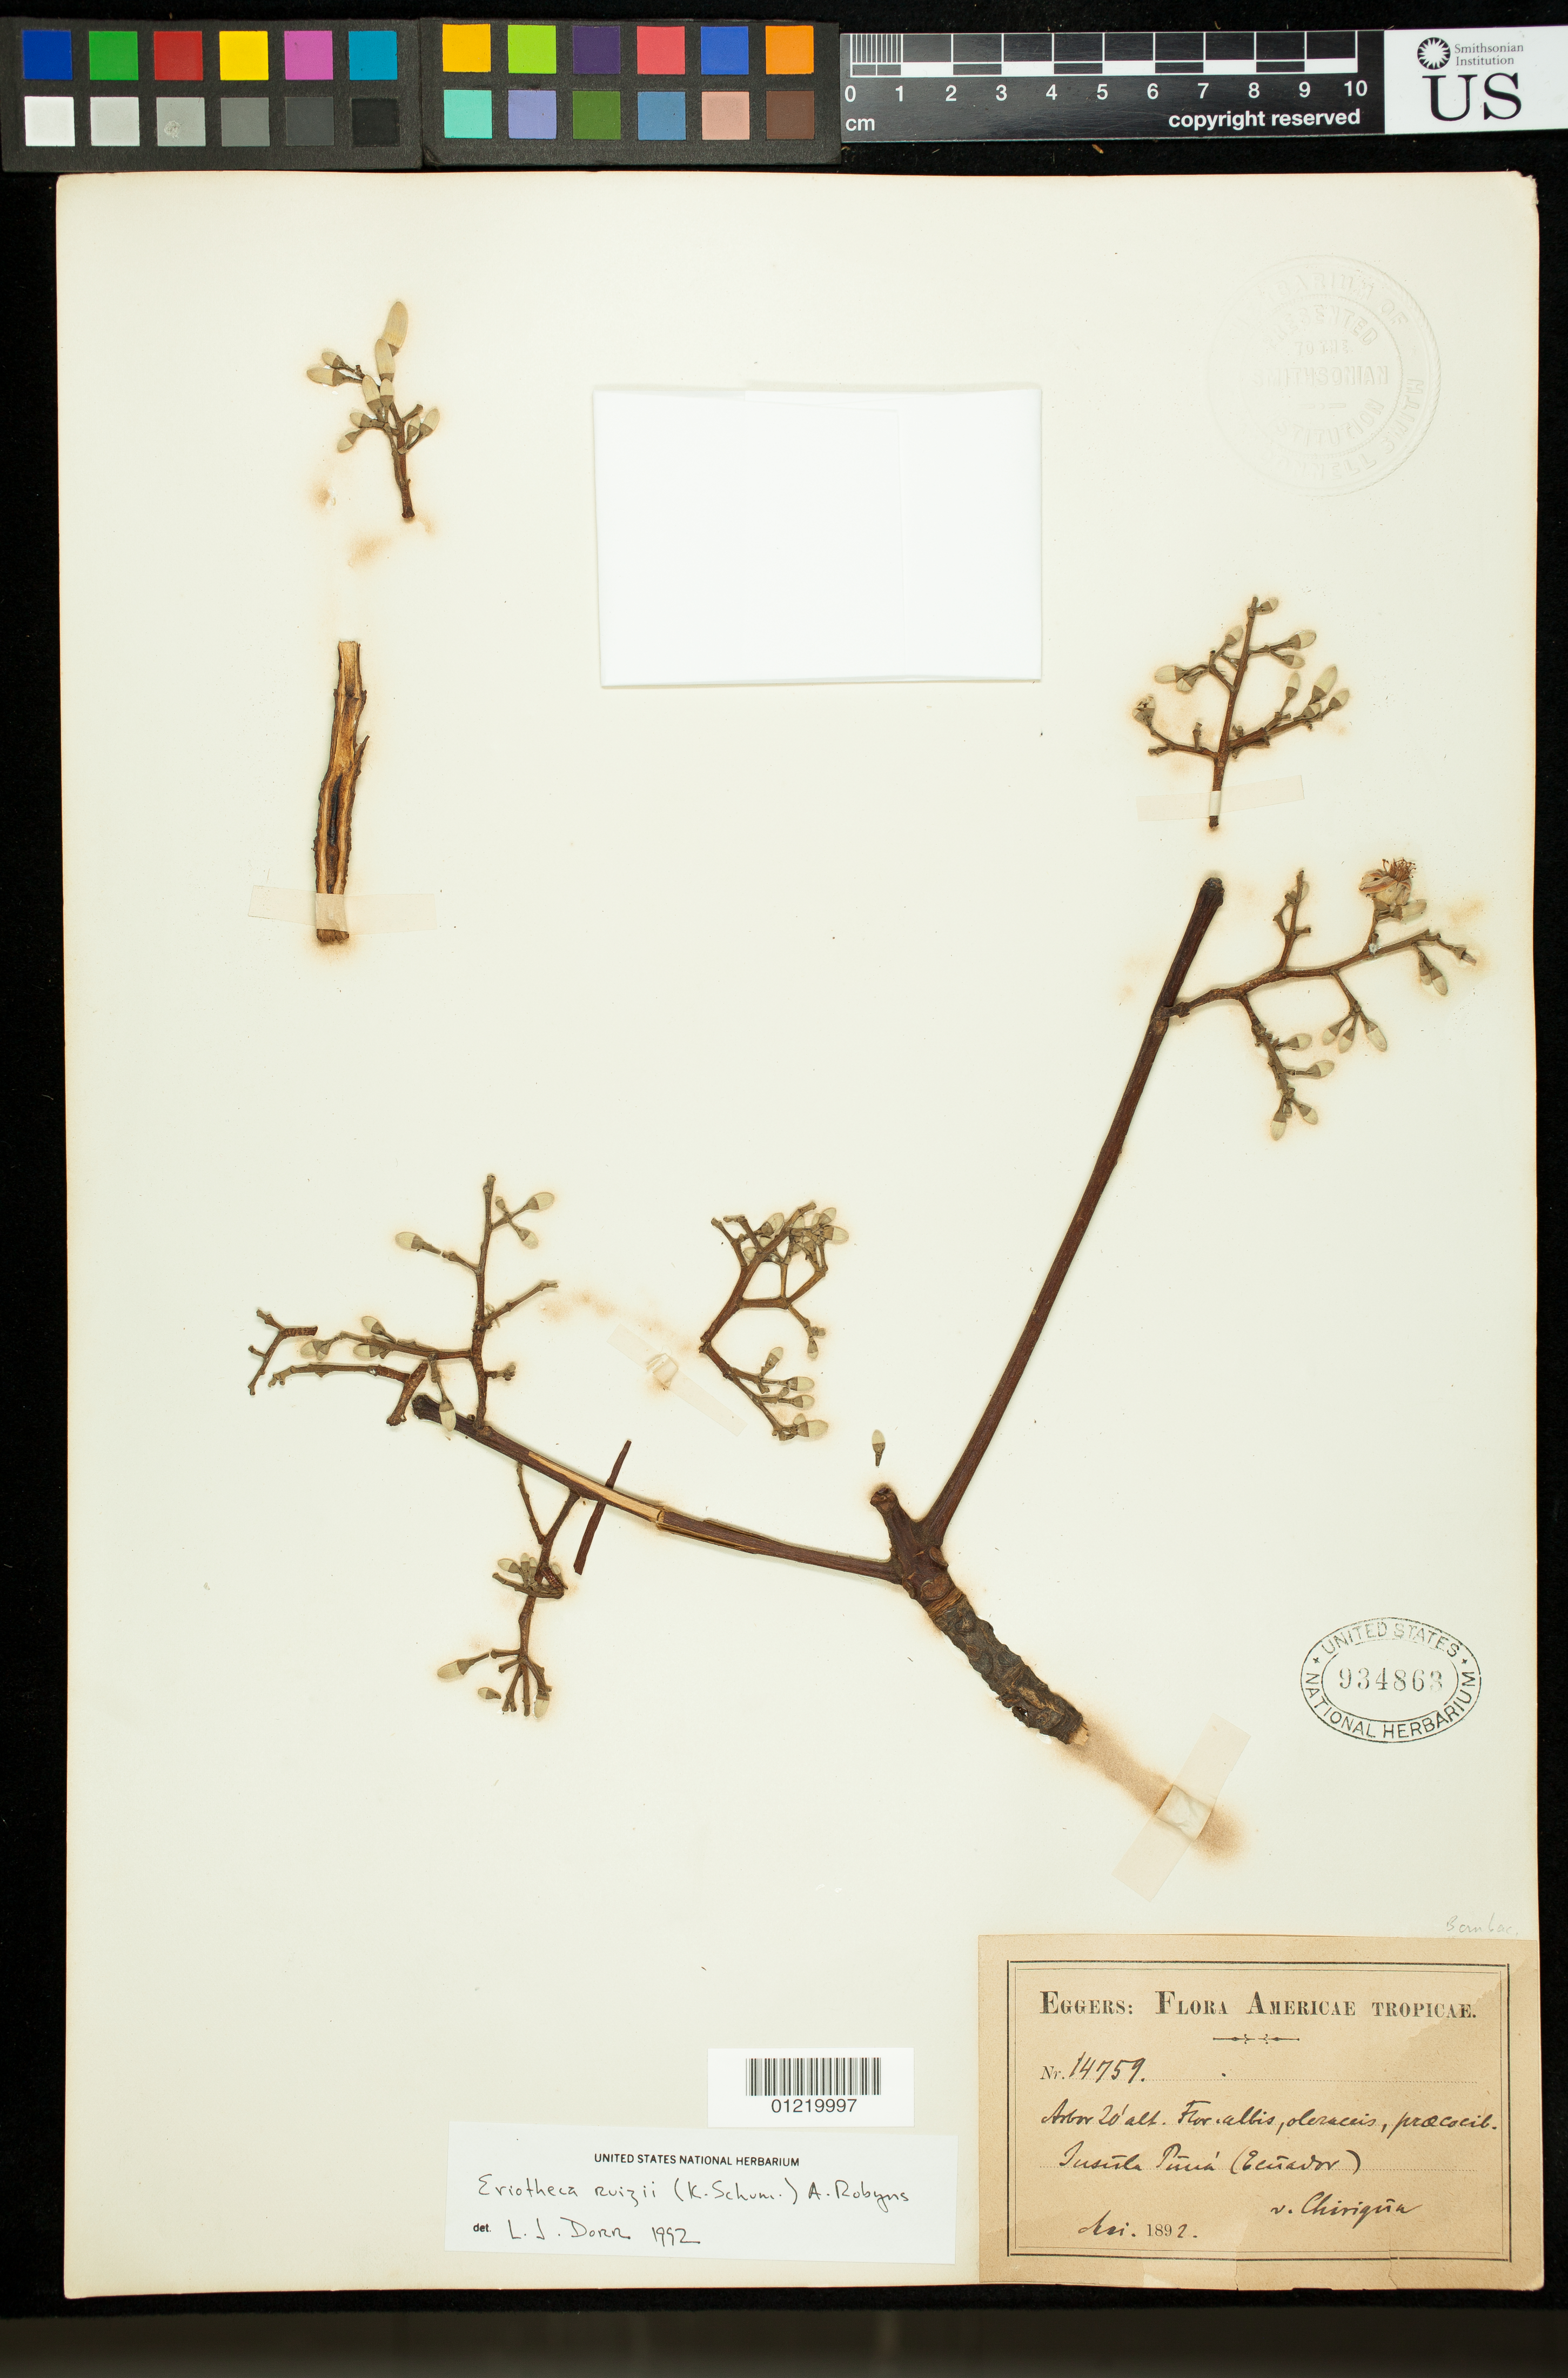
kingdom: Plantae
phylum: Tracheophyta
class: Magnoliopsida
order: Malvales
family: Malvaceae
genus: Pachira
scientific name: Pachira ruizii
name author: (K. Schum.) V.N. Yoshik. & M.C. Duarte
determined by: Dorr, Laurence J., Curator (BOT), Smithsonian Institution - National Museum of Natural History (UNITED STATES)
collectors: -. Eggers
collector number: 14759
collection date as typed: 1892-04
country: Ecuador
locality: Insula Puna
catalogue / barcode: US 934863